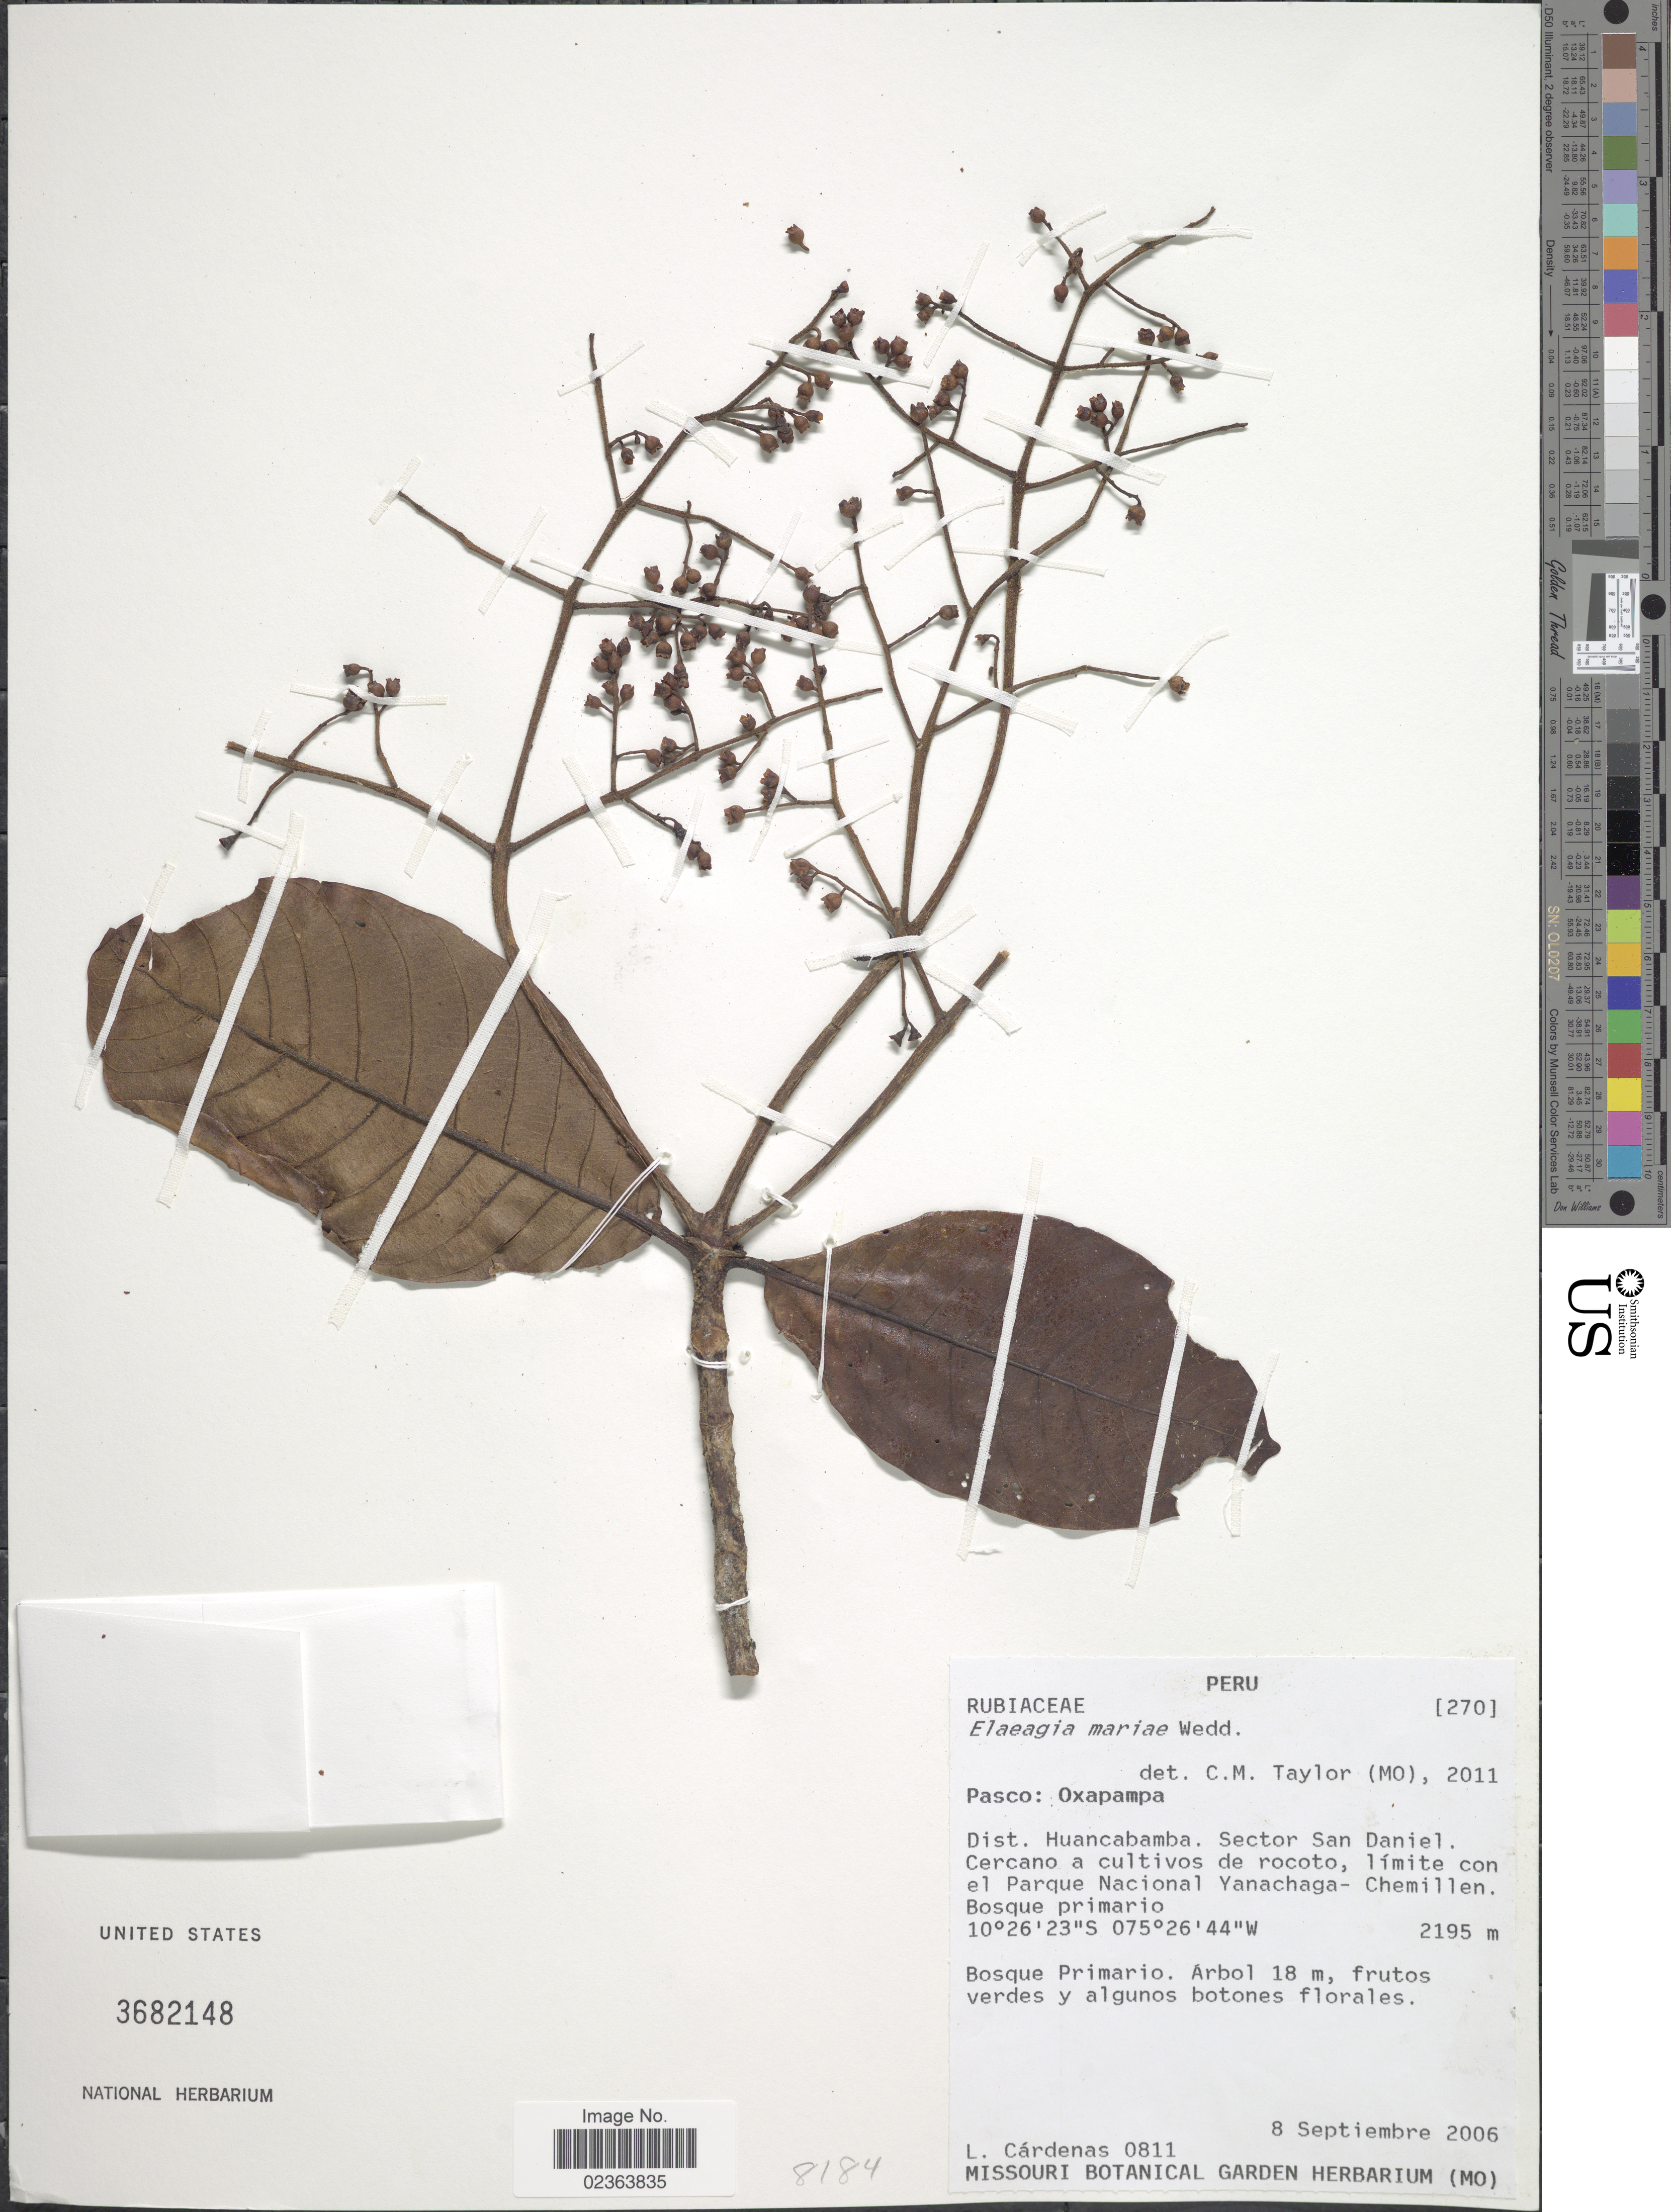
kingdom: Plantae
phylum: Tracheophyta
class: Magnoliopsida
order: Gentianales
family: Rubiaceae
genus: Elaeagia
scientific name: Elaeagia mariae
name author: Wedd.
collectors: L. Cárdenas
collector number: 0811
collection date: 2006-09-08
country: Peru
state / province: Pasco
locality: Pasco: Oxapampa, Dist. Huancabamba, sector San Daniel, Cercano a cultivos de rocoto, limite con el Parque Nacional Yanachaga -Chemillen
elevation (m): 2195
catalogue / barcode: US 3682148